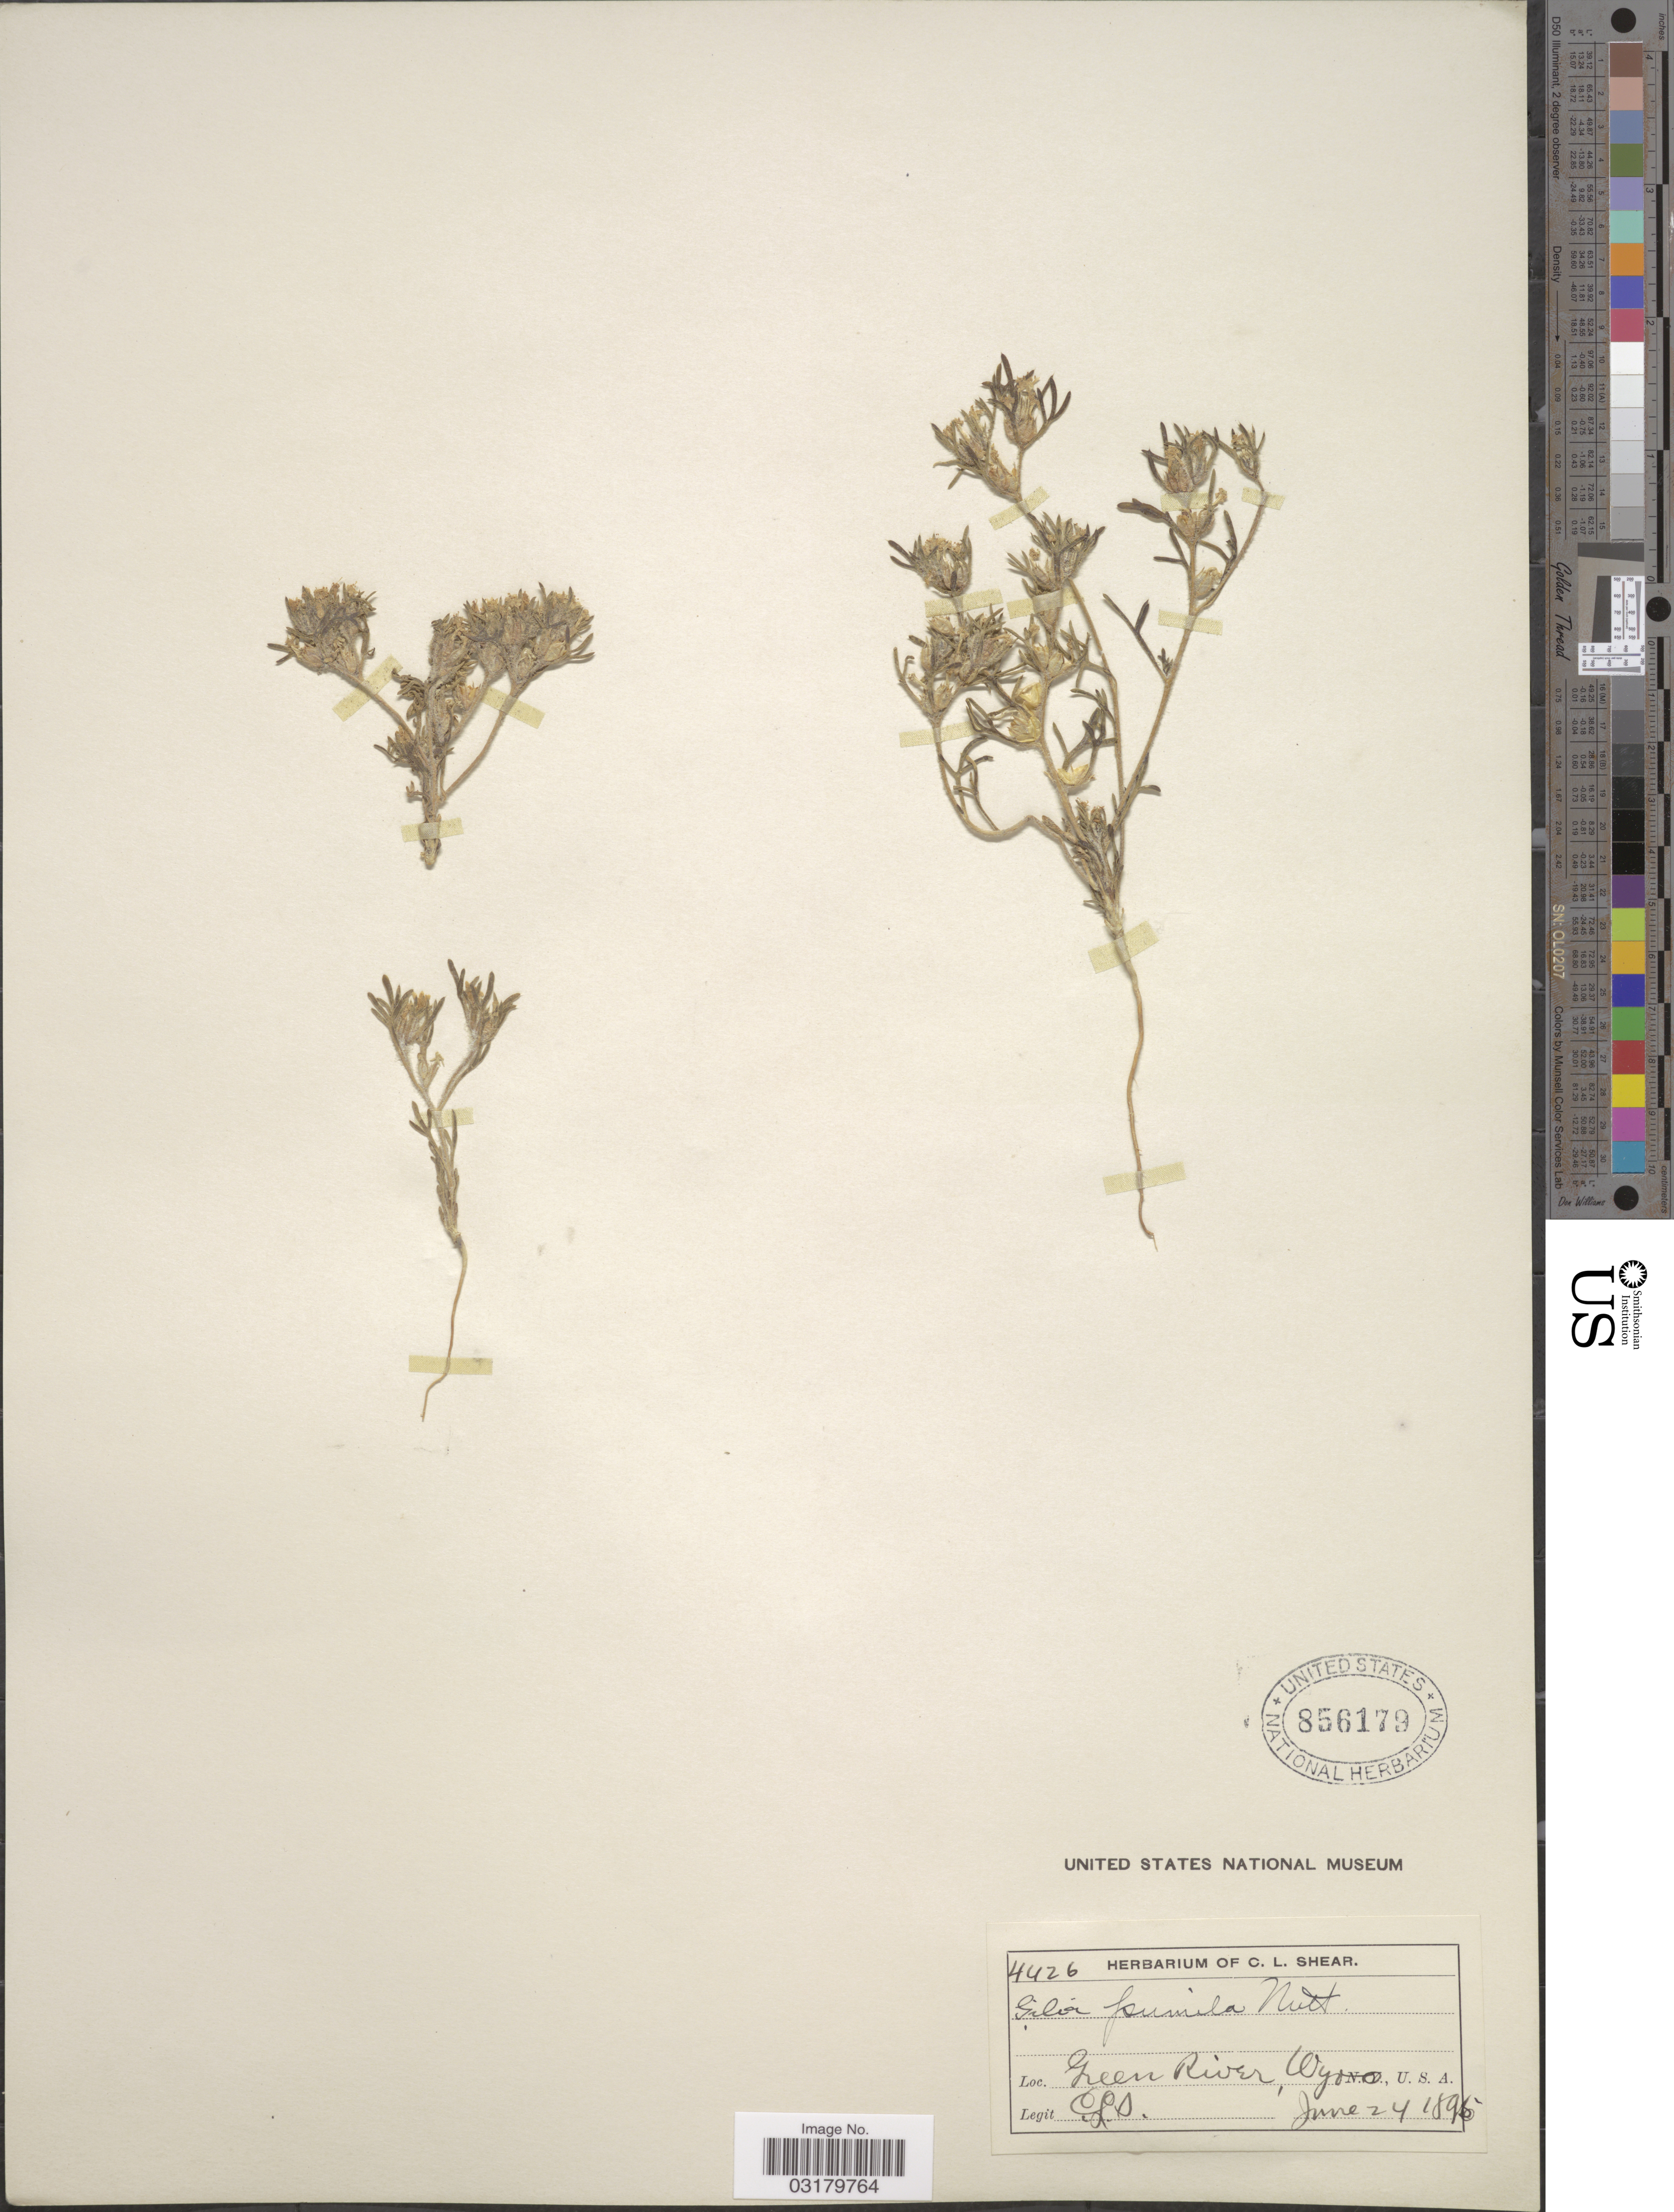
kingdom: Plantae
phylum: Tracheophyta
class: Magnoliopsida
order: Ericales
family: Polemoniaceae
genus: Ipomopsis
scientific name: Ipomopsis pumila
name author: (Nutt.) V.E. Grant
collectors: C. L. Shear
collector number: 4426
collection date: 1895-06-24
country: United States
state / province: Wyoming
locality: Green River.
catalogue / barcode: US 856179